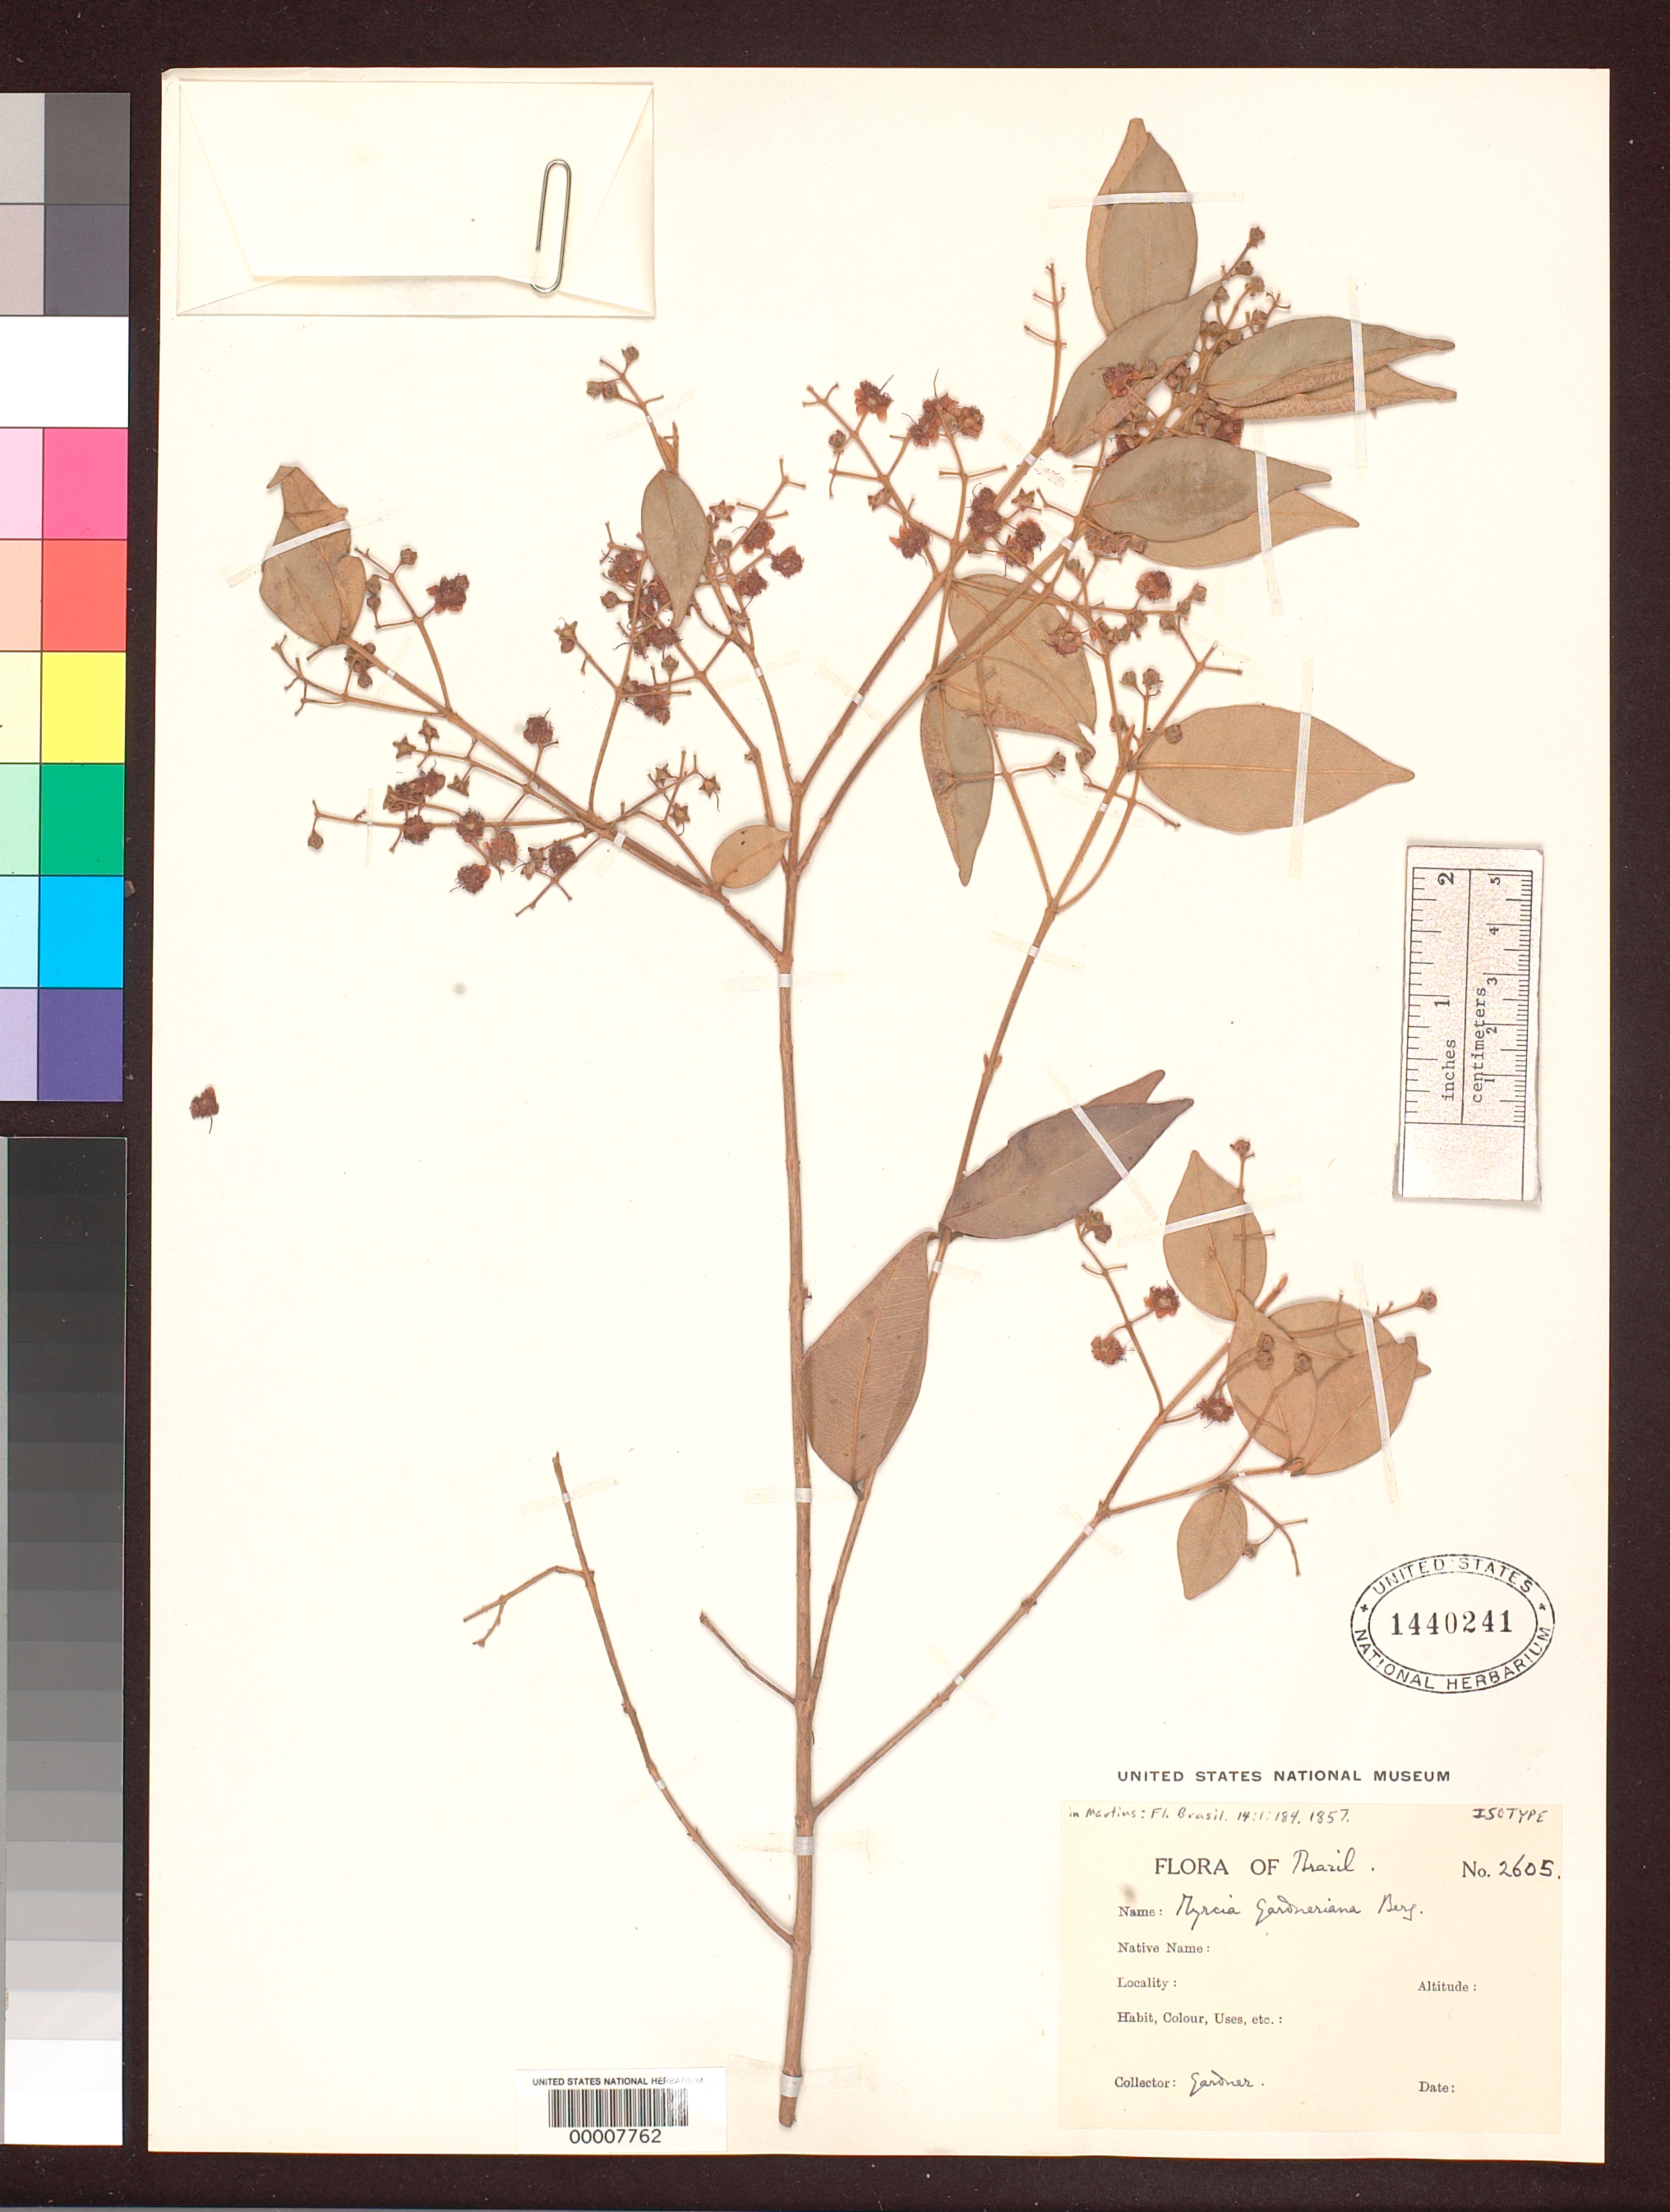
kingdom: Plantae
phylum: Tracheophyta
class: Magnoliopsida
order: Myrtales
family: Myrtaceae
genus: Myrcia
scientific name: Myrcia gardneriana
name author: O. Berg in Mart.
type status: Isotype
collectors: G. Gardner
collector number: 2605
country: Brazil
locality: Piauhiensi.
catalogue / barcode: US 1440241